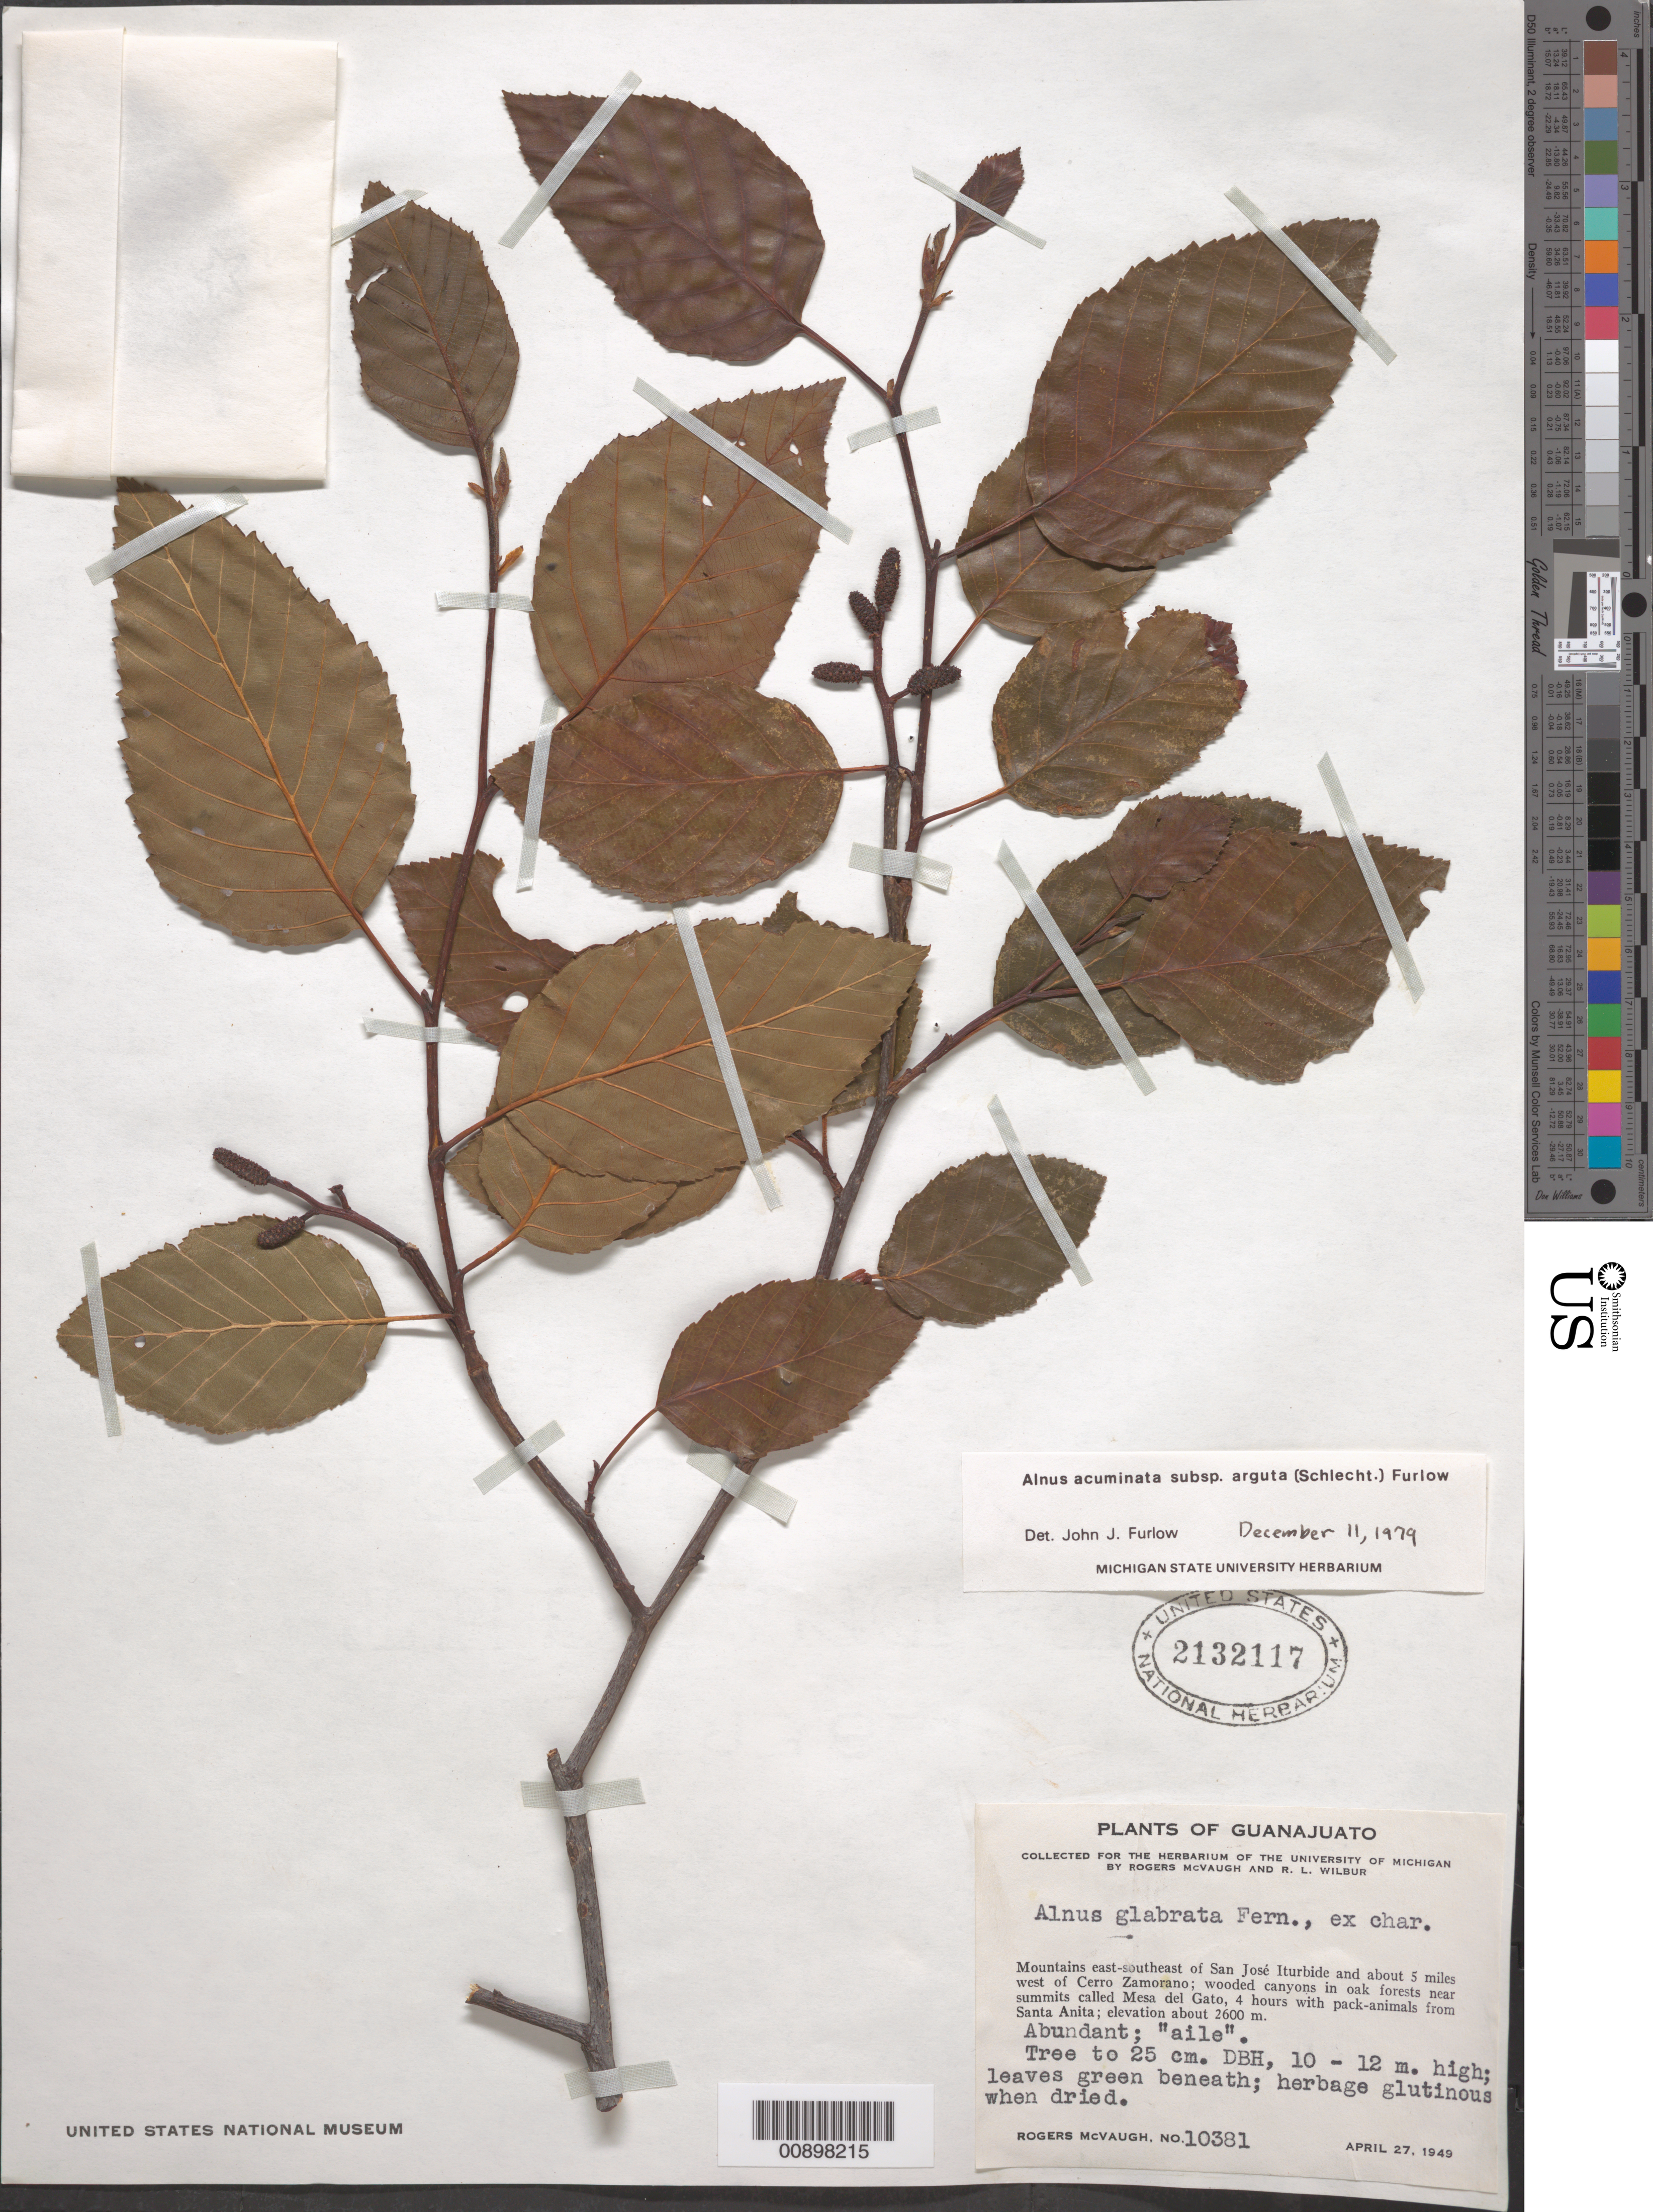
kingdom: Plantae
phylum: Tracheophyta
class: Magnoliopsida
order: Fagales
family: Betulaceae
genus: Alnus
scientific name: Alnus acuminata subsp. arguta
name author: (Schltdl.) Furlow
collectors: R. McVaugh & R. L. Wilbur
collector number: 10381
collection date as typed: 27 Apr 1949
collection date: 1949-04-27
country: Mexico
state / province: Guanajuato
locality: Mountains east-southeast of San José Iturbide and about 5 miles west of Cerro Zamorano; wooded canyons in oak forests near summits called Mesa del Gato, 4 hours with pack-animals from Santa Anita.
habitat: Wooded canyons in oak forests near summits.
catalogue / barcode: US 2132117